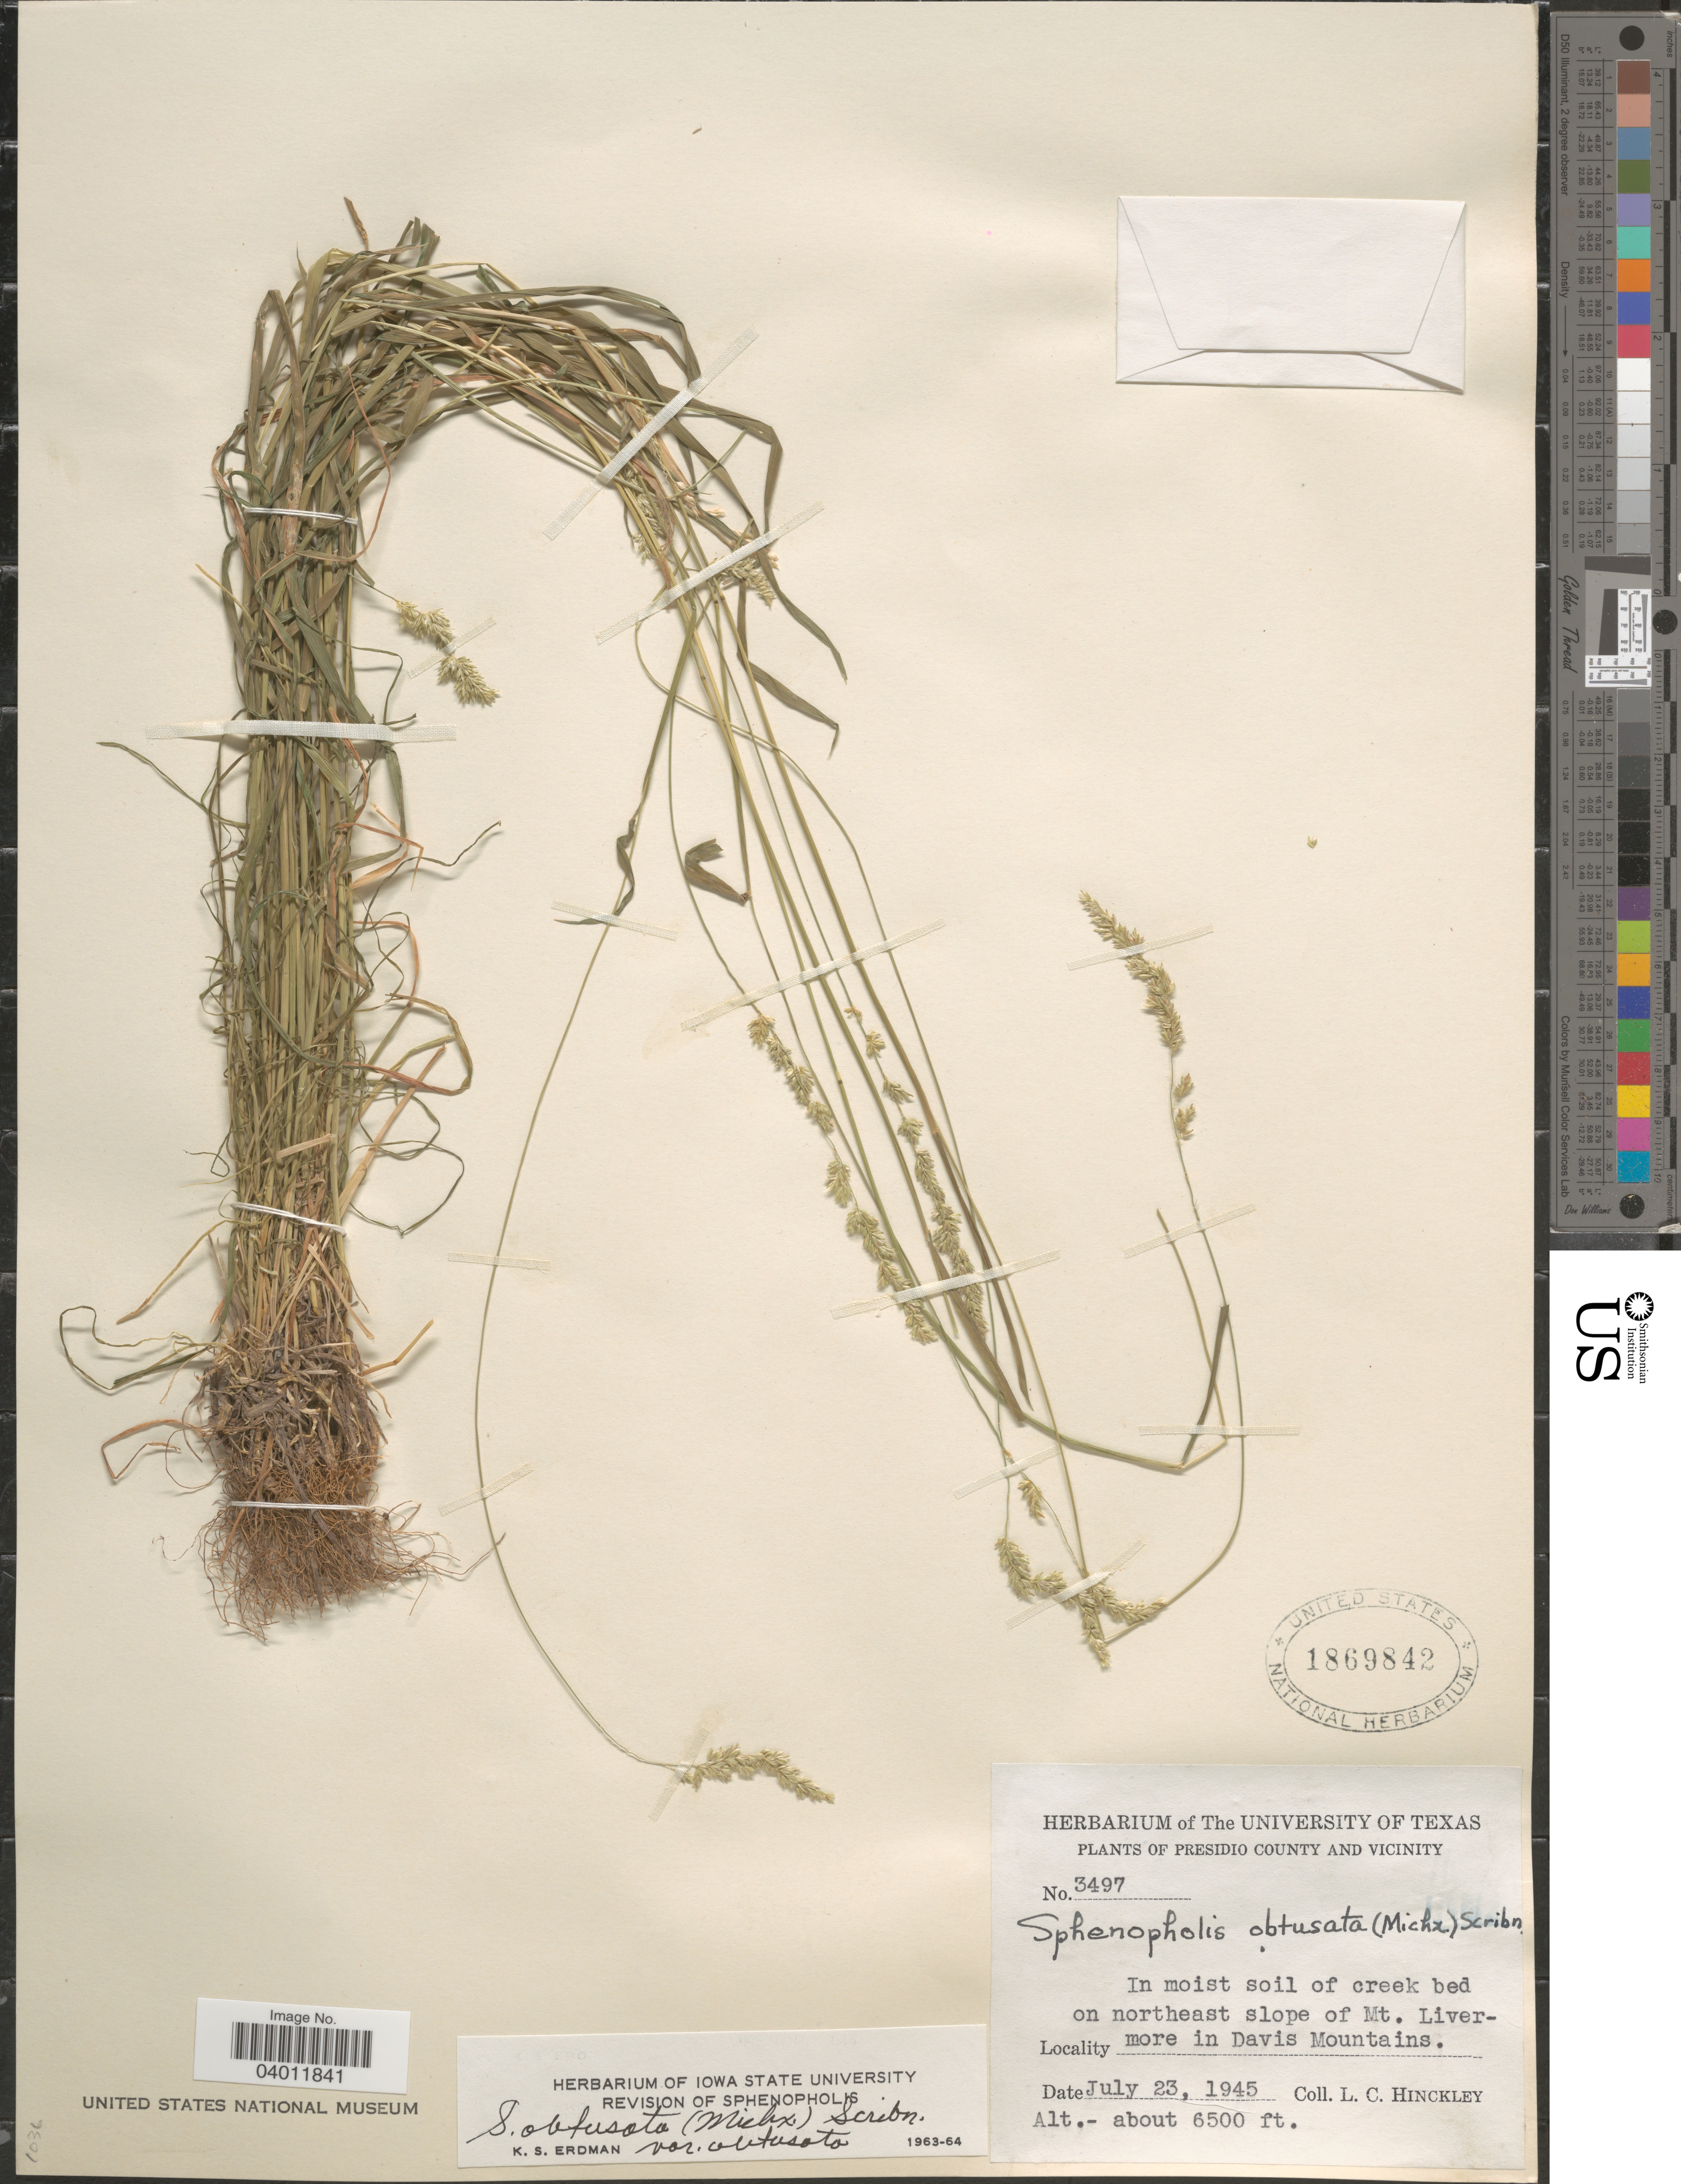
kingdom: Plantae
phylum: Tracheophyta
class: Liliopsida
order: Poales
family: Poaceae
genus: Sphenopholis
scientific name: Sphenopholis obtusata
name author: (Michx.) Scribn.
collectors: L. Hinckley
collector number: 3497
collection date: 1945-07-23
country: United States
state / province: Texas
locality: Presidio County and Vicinity. In moist soil of creek bed on northeast slope of Mt. Livermore in Davis Mountains.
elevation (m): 1981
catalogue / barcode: US 1869842